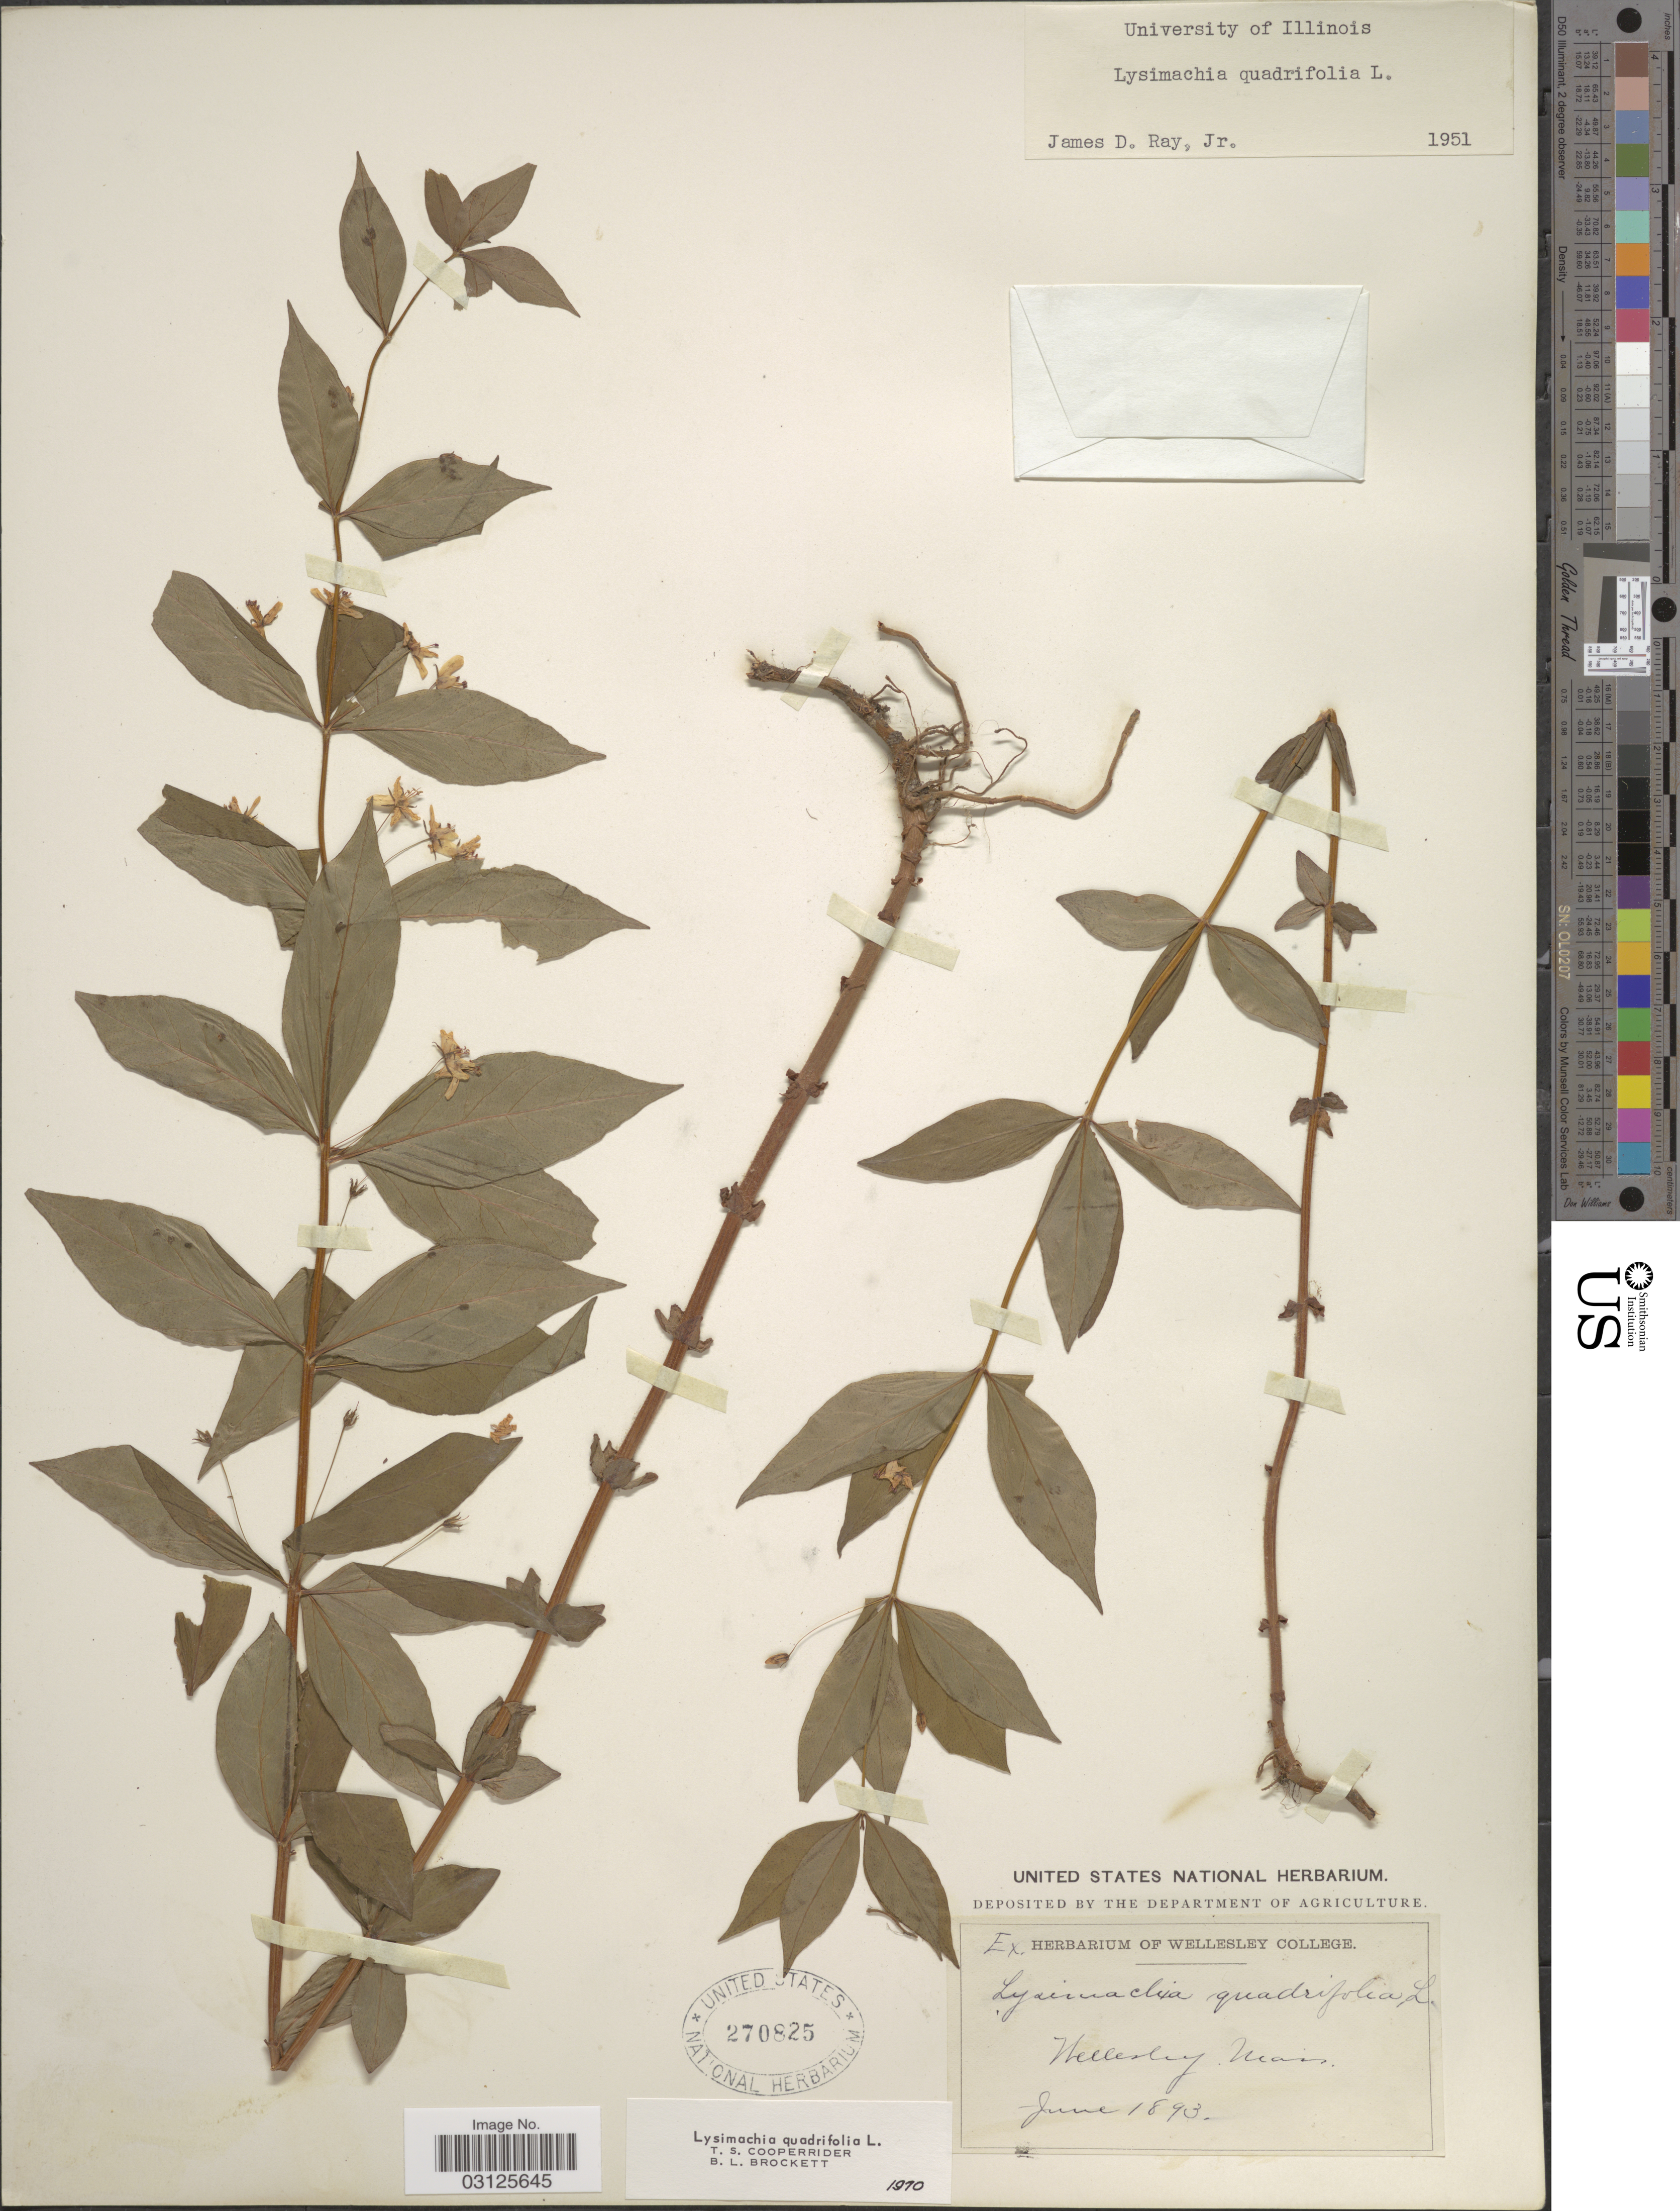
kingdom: Plantae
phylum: Tracheophyta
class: Magnoliopsida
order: Ericales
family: Primulaceae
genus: Lysimachia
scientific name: Lysimachia quadrifolia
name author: L.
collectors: ex herb. Wellesley College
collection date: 1893-06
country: United States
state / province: Massachusetts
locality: Wellesley.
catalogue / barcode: US 270825